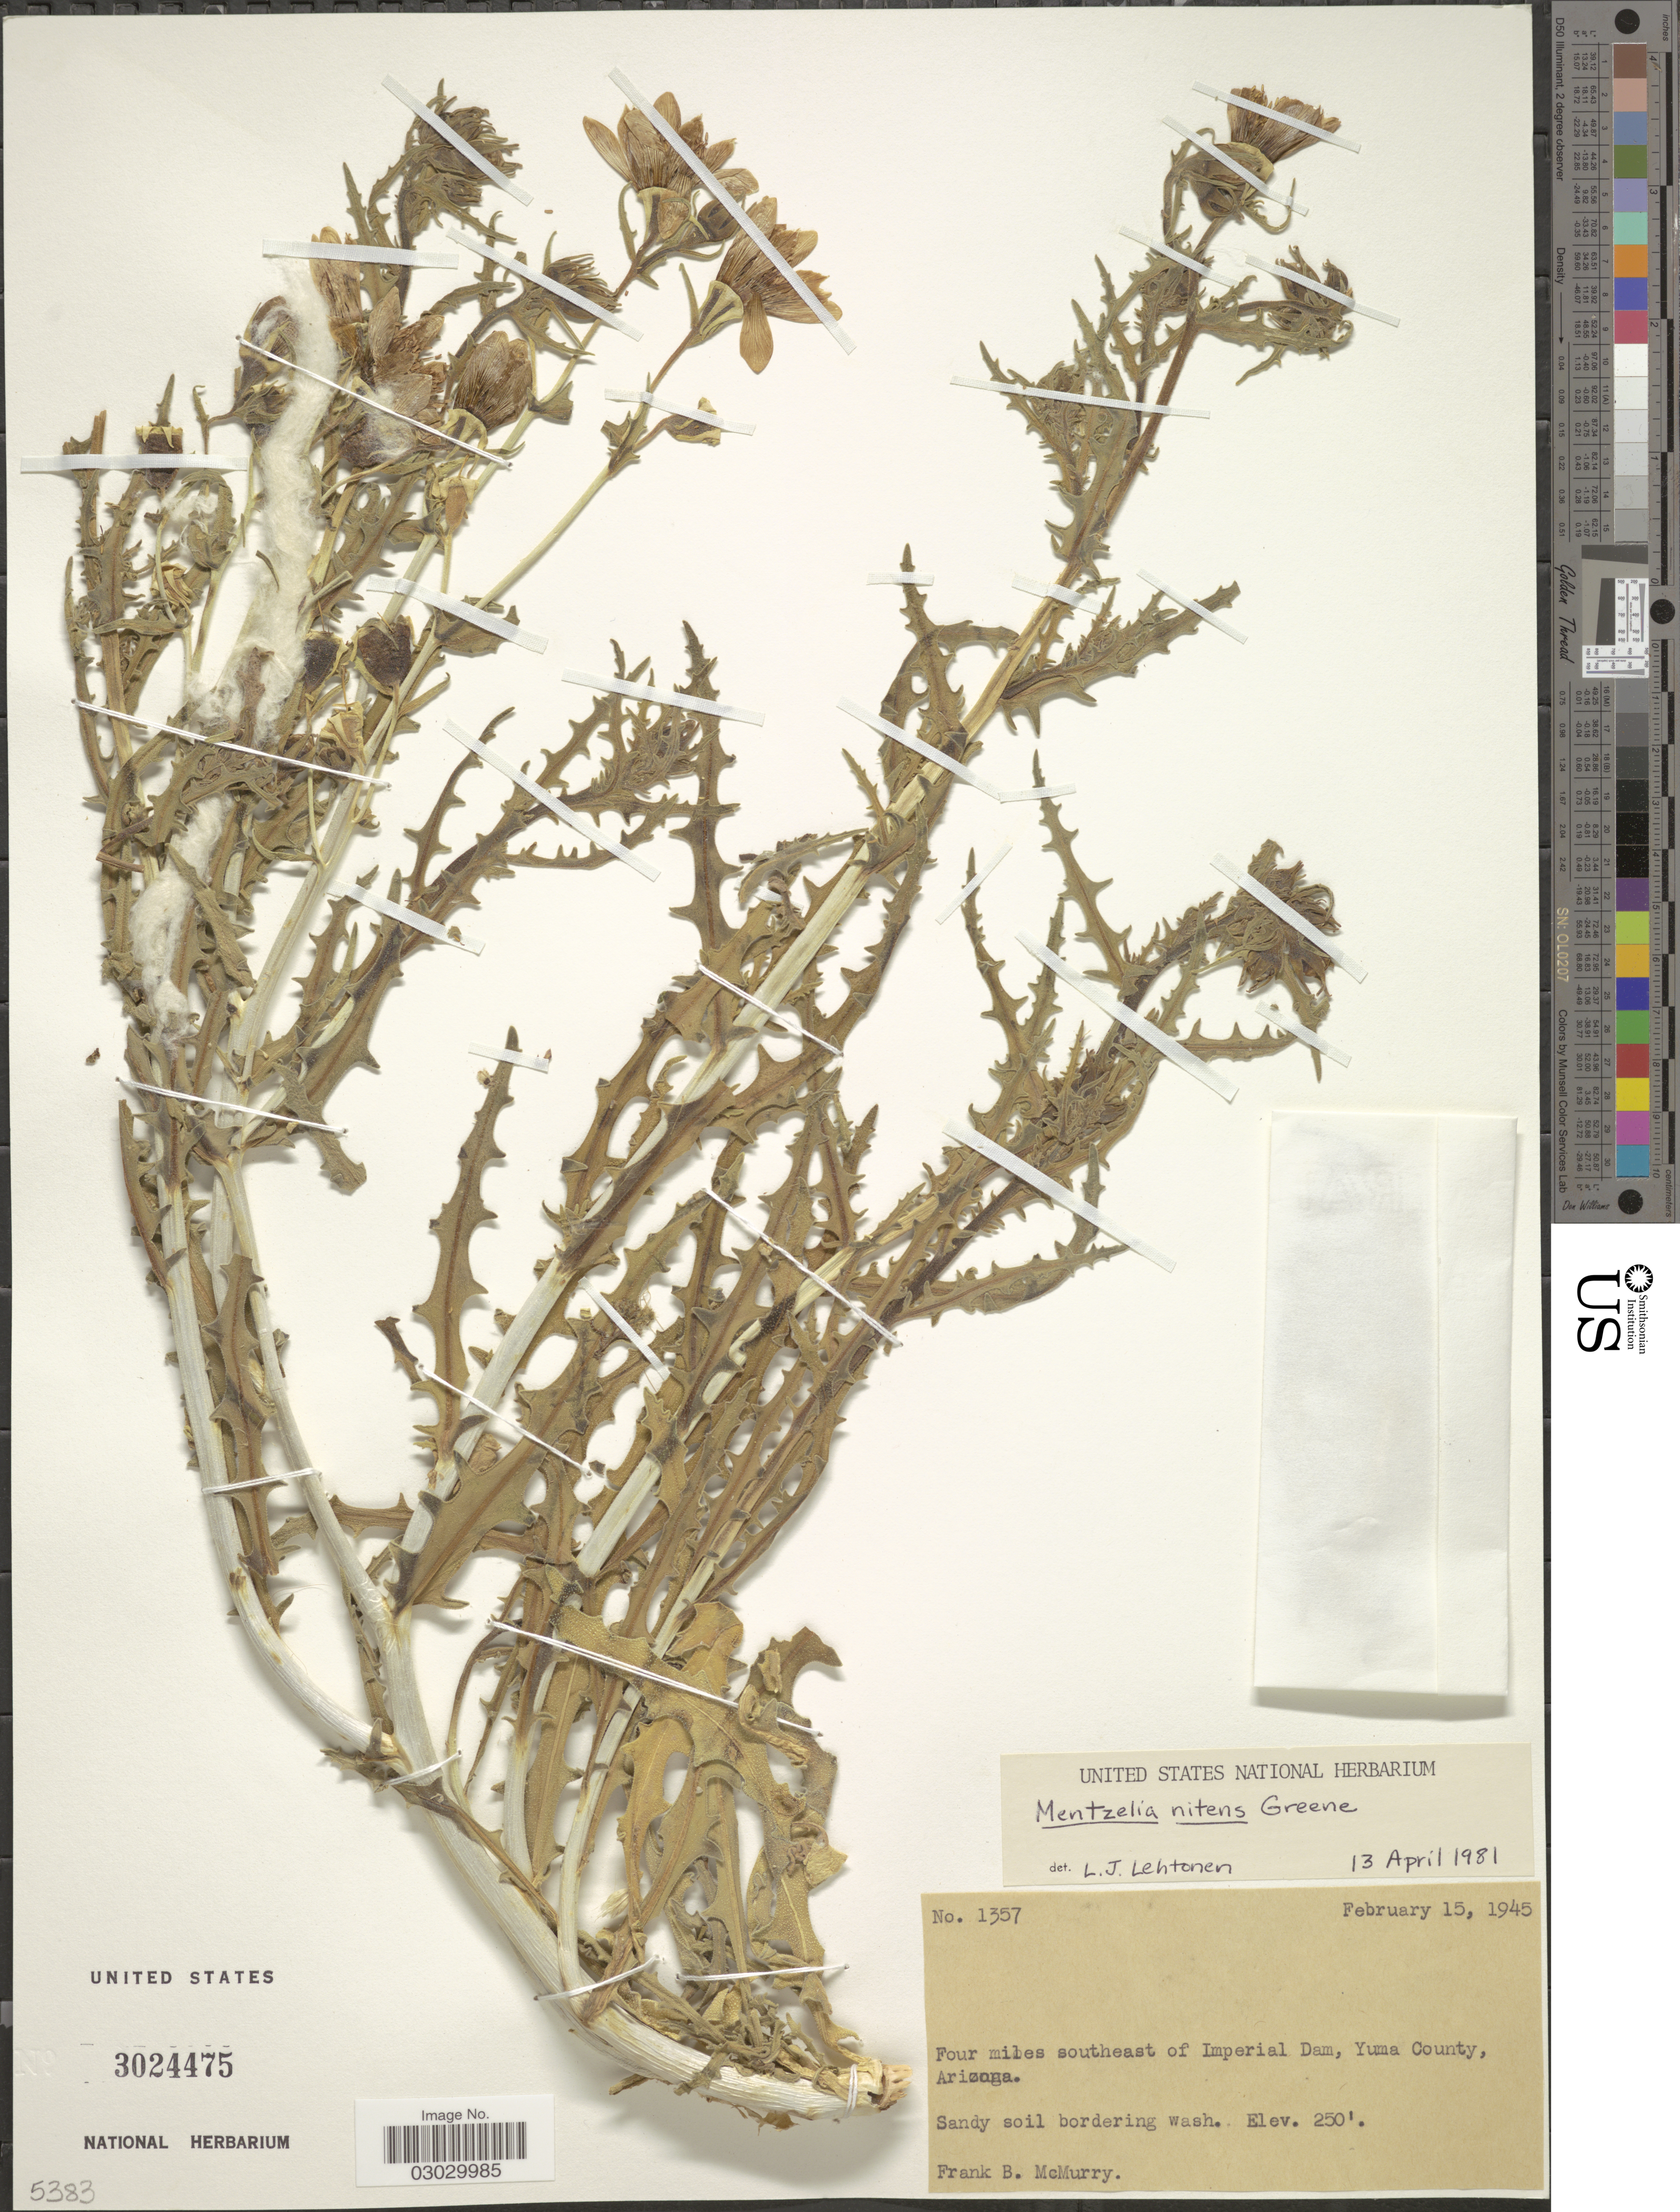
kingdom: Plantae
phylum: Tracheophyta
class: Magnoliopsida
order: Cornales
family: Loasaceae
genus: Mentzelia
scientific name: Mentzelia nitens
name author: Greene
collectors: F. B. McMurry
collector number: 1357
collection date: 1945-02-15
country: United States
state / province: Arizona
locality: Four miles southeast of Imperial Dam, Yuma County.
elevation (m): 76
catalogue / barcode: US 3024475